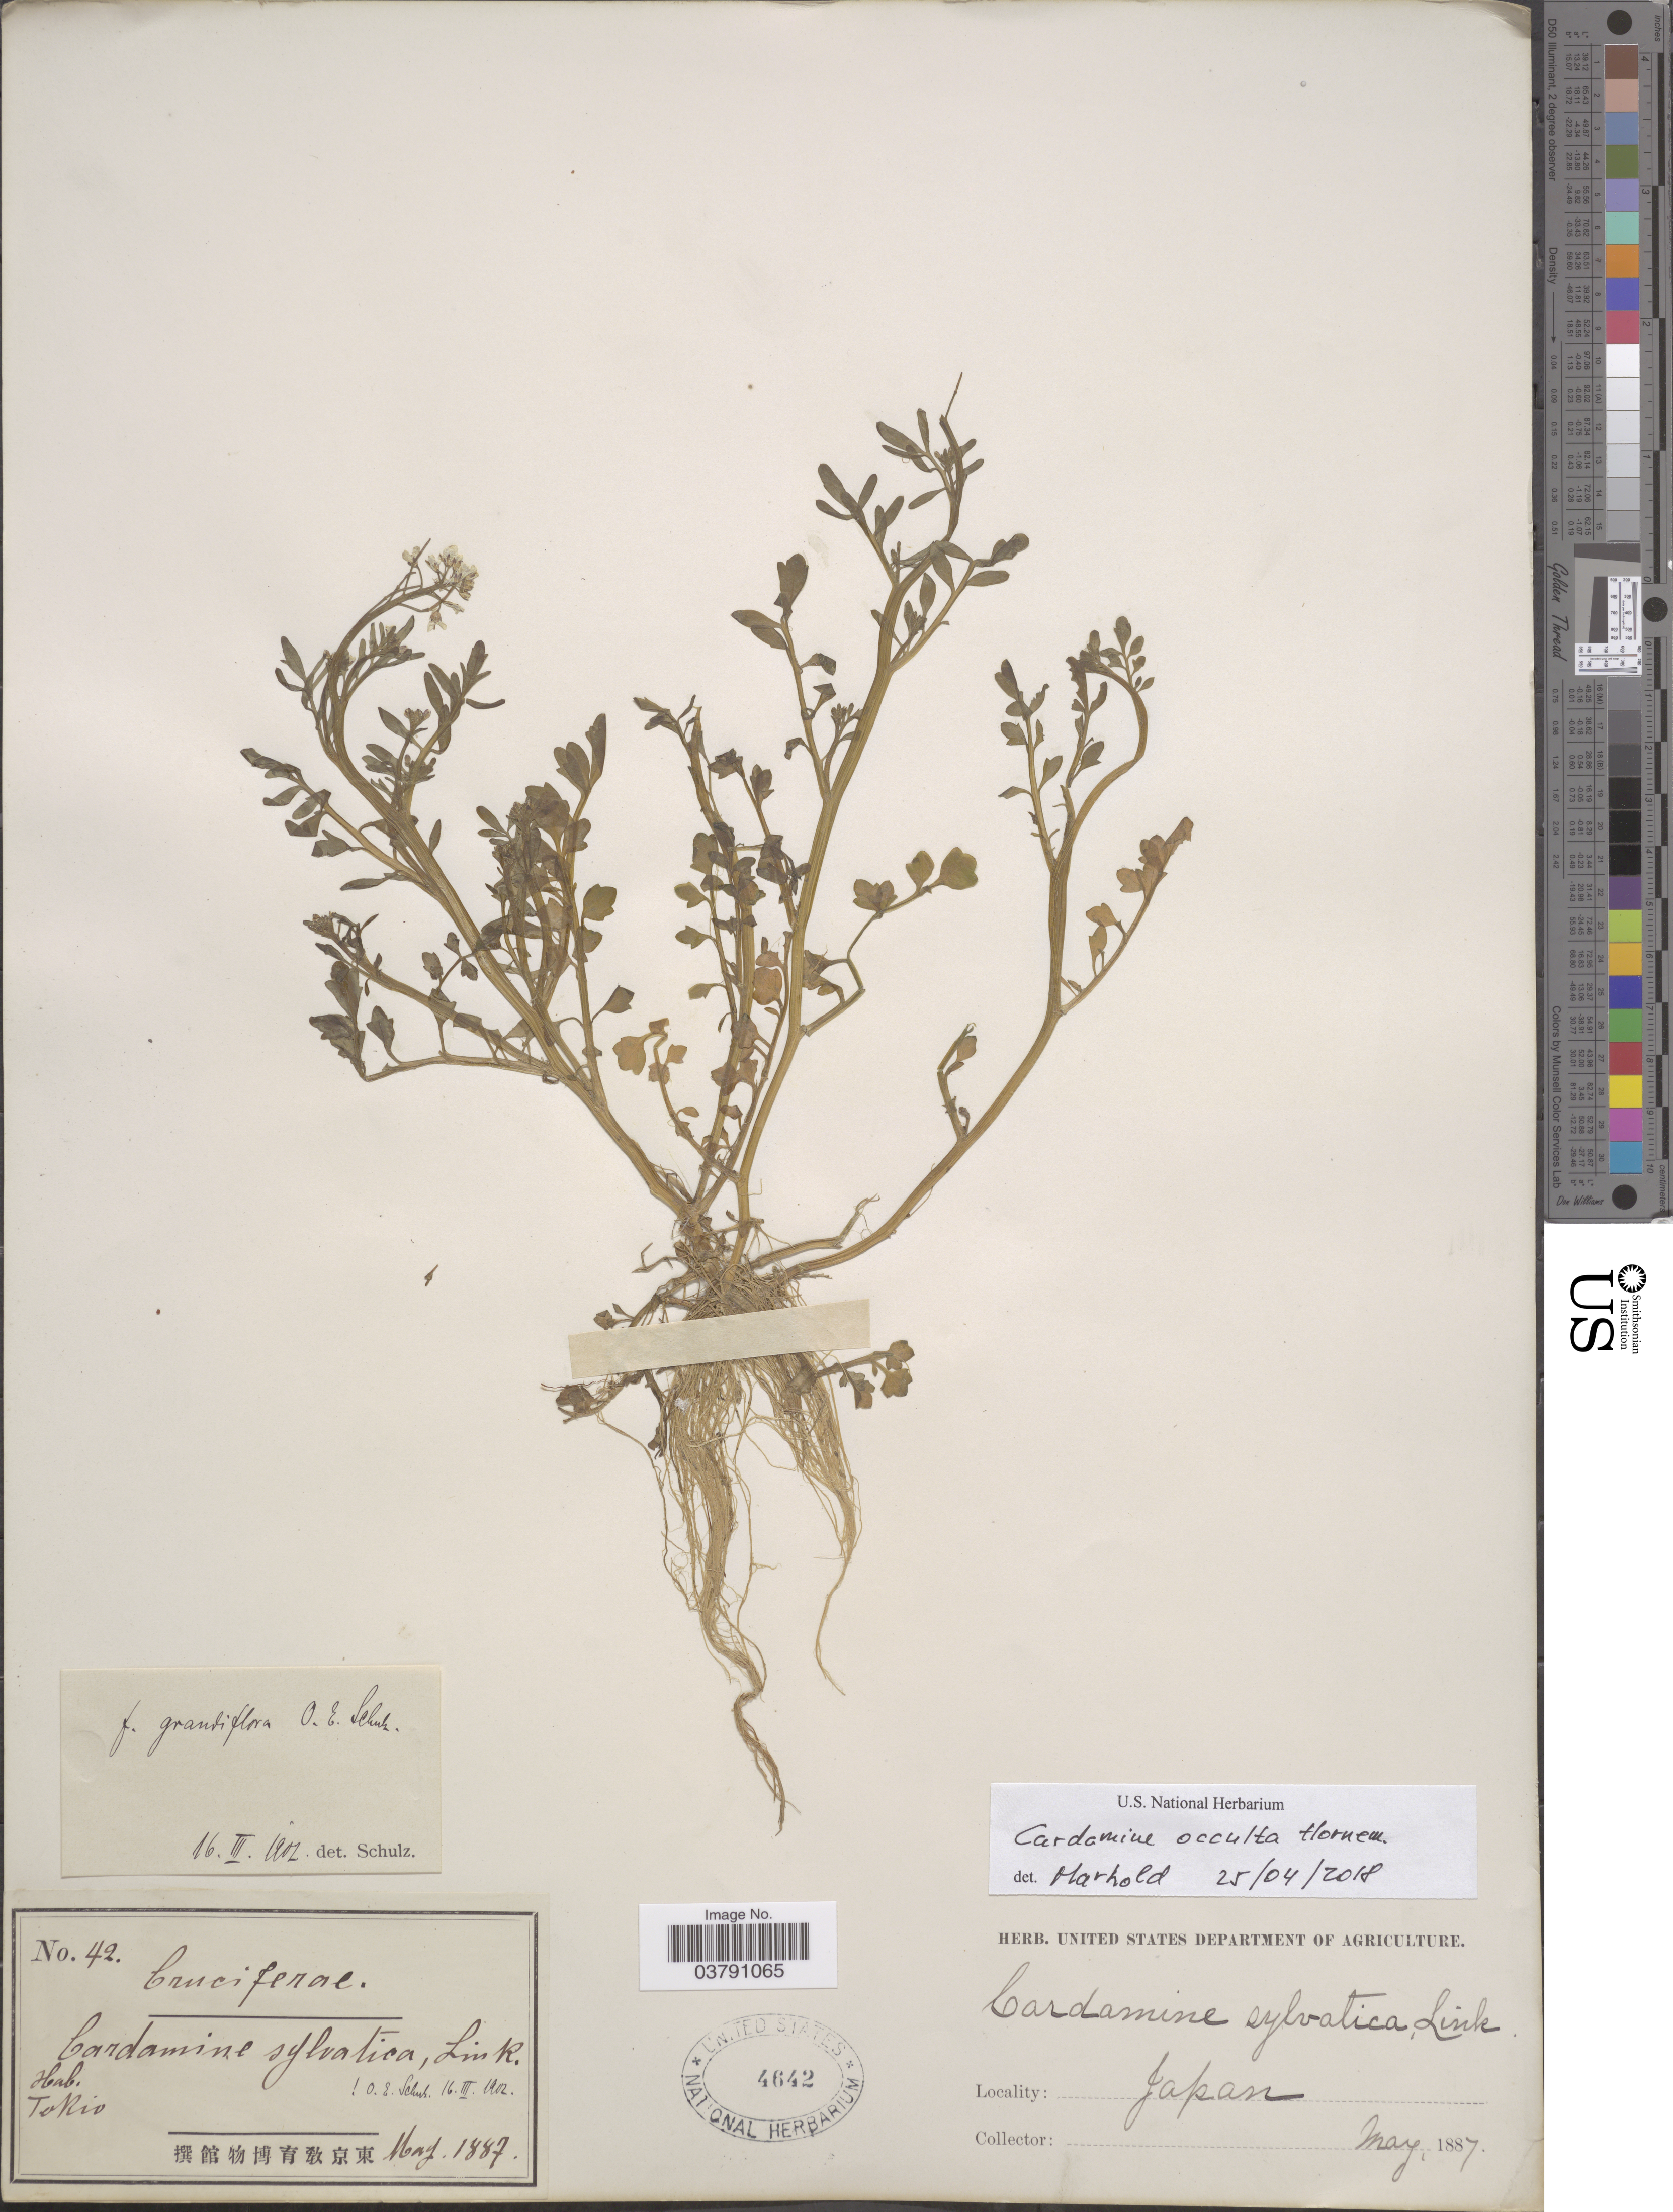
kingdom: Plantae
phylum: Tracheophyta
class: Magnoliopsida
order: Brassicales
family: Brassicaceae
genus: Cardamine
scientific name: Cardamine occulta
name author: Hornem.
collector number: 42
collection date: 1887-05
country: Japan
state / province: Tokyo, Federal City of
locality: Tokio.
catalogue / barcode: US 4642